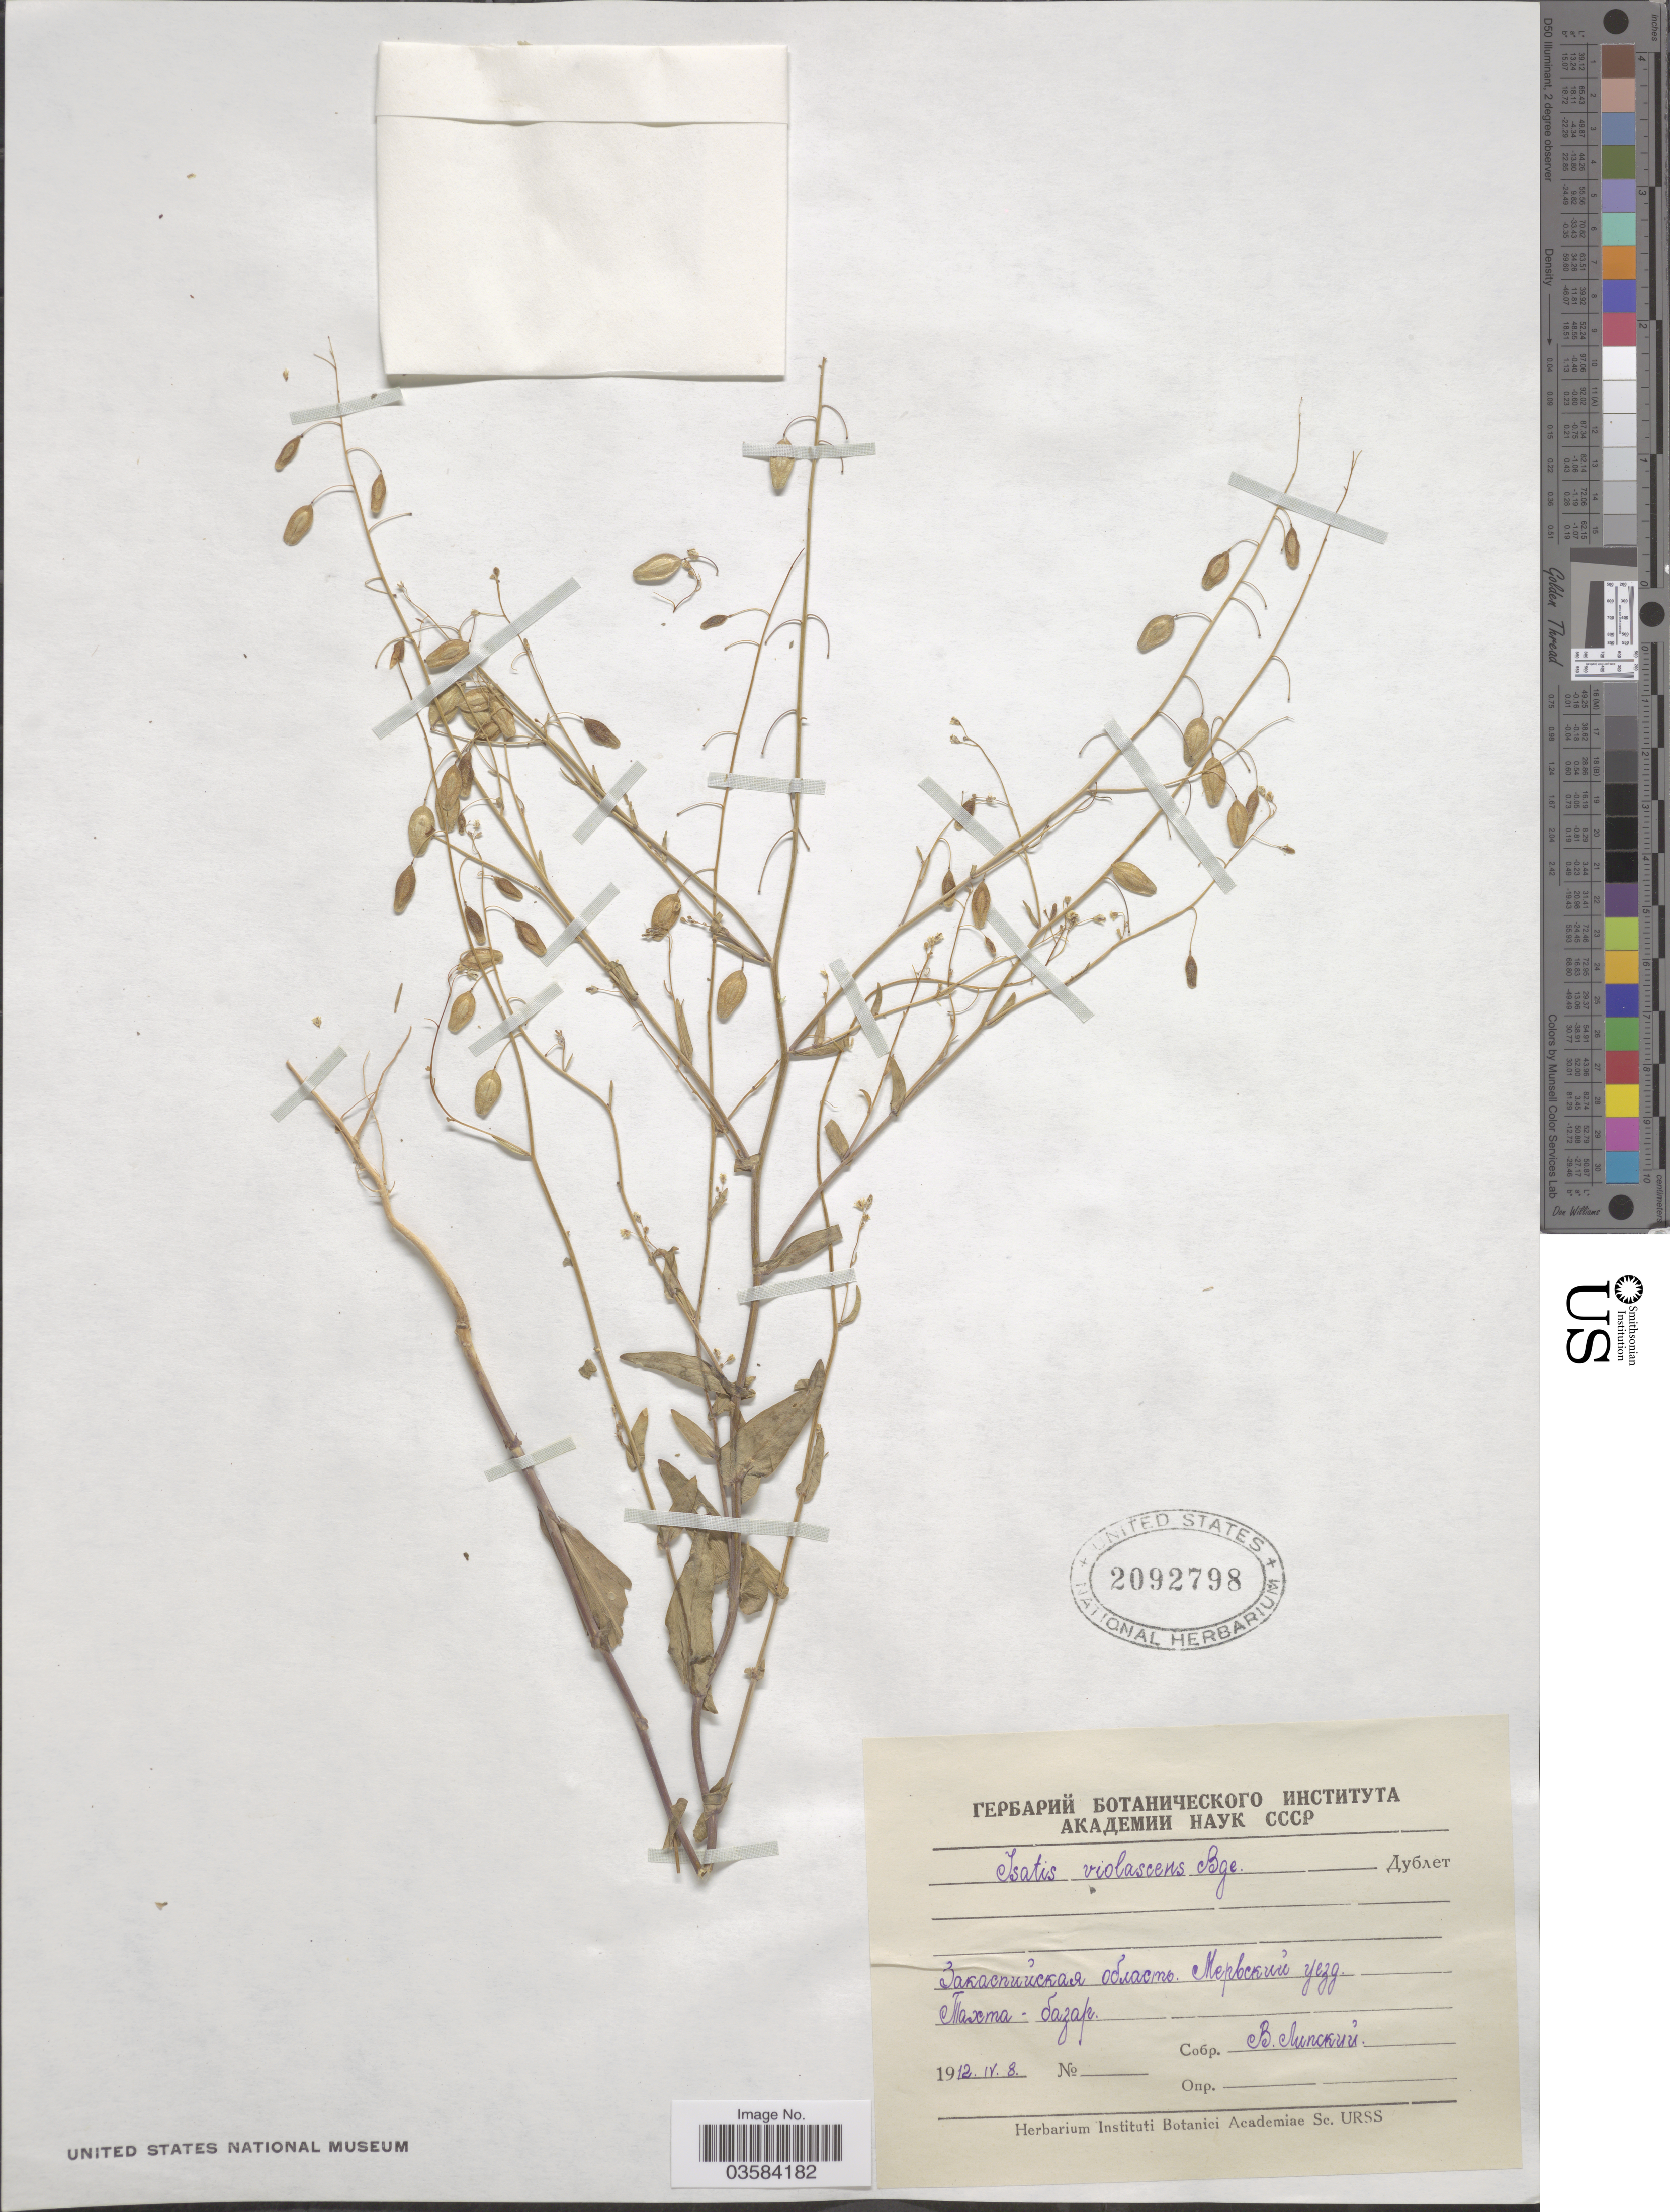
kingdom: Plantae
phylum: Tracheophyta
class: Magnoliopsida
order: Brassicales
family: Brassicaceae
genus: Isatis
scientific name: Isatis violascens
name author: Bunge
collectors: V. Lipskiy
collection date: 1912-04-08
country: Turkmenistan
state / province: Mary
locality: Tahta-Bazar.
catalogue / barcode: US 2092798